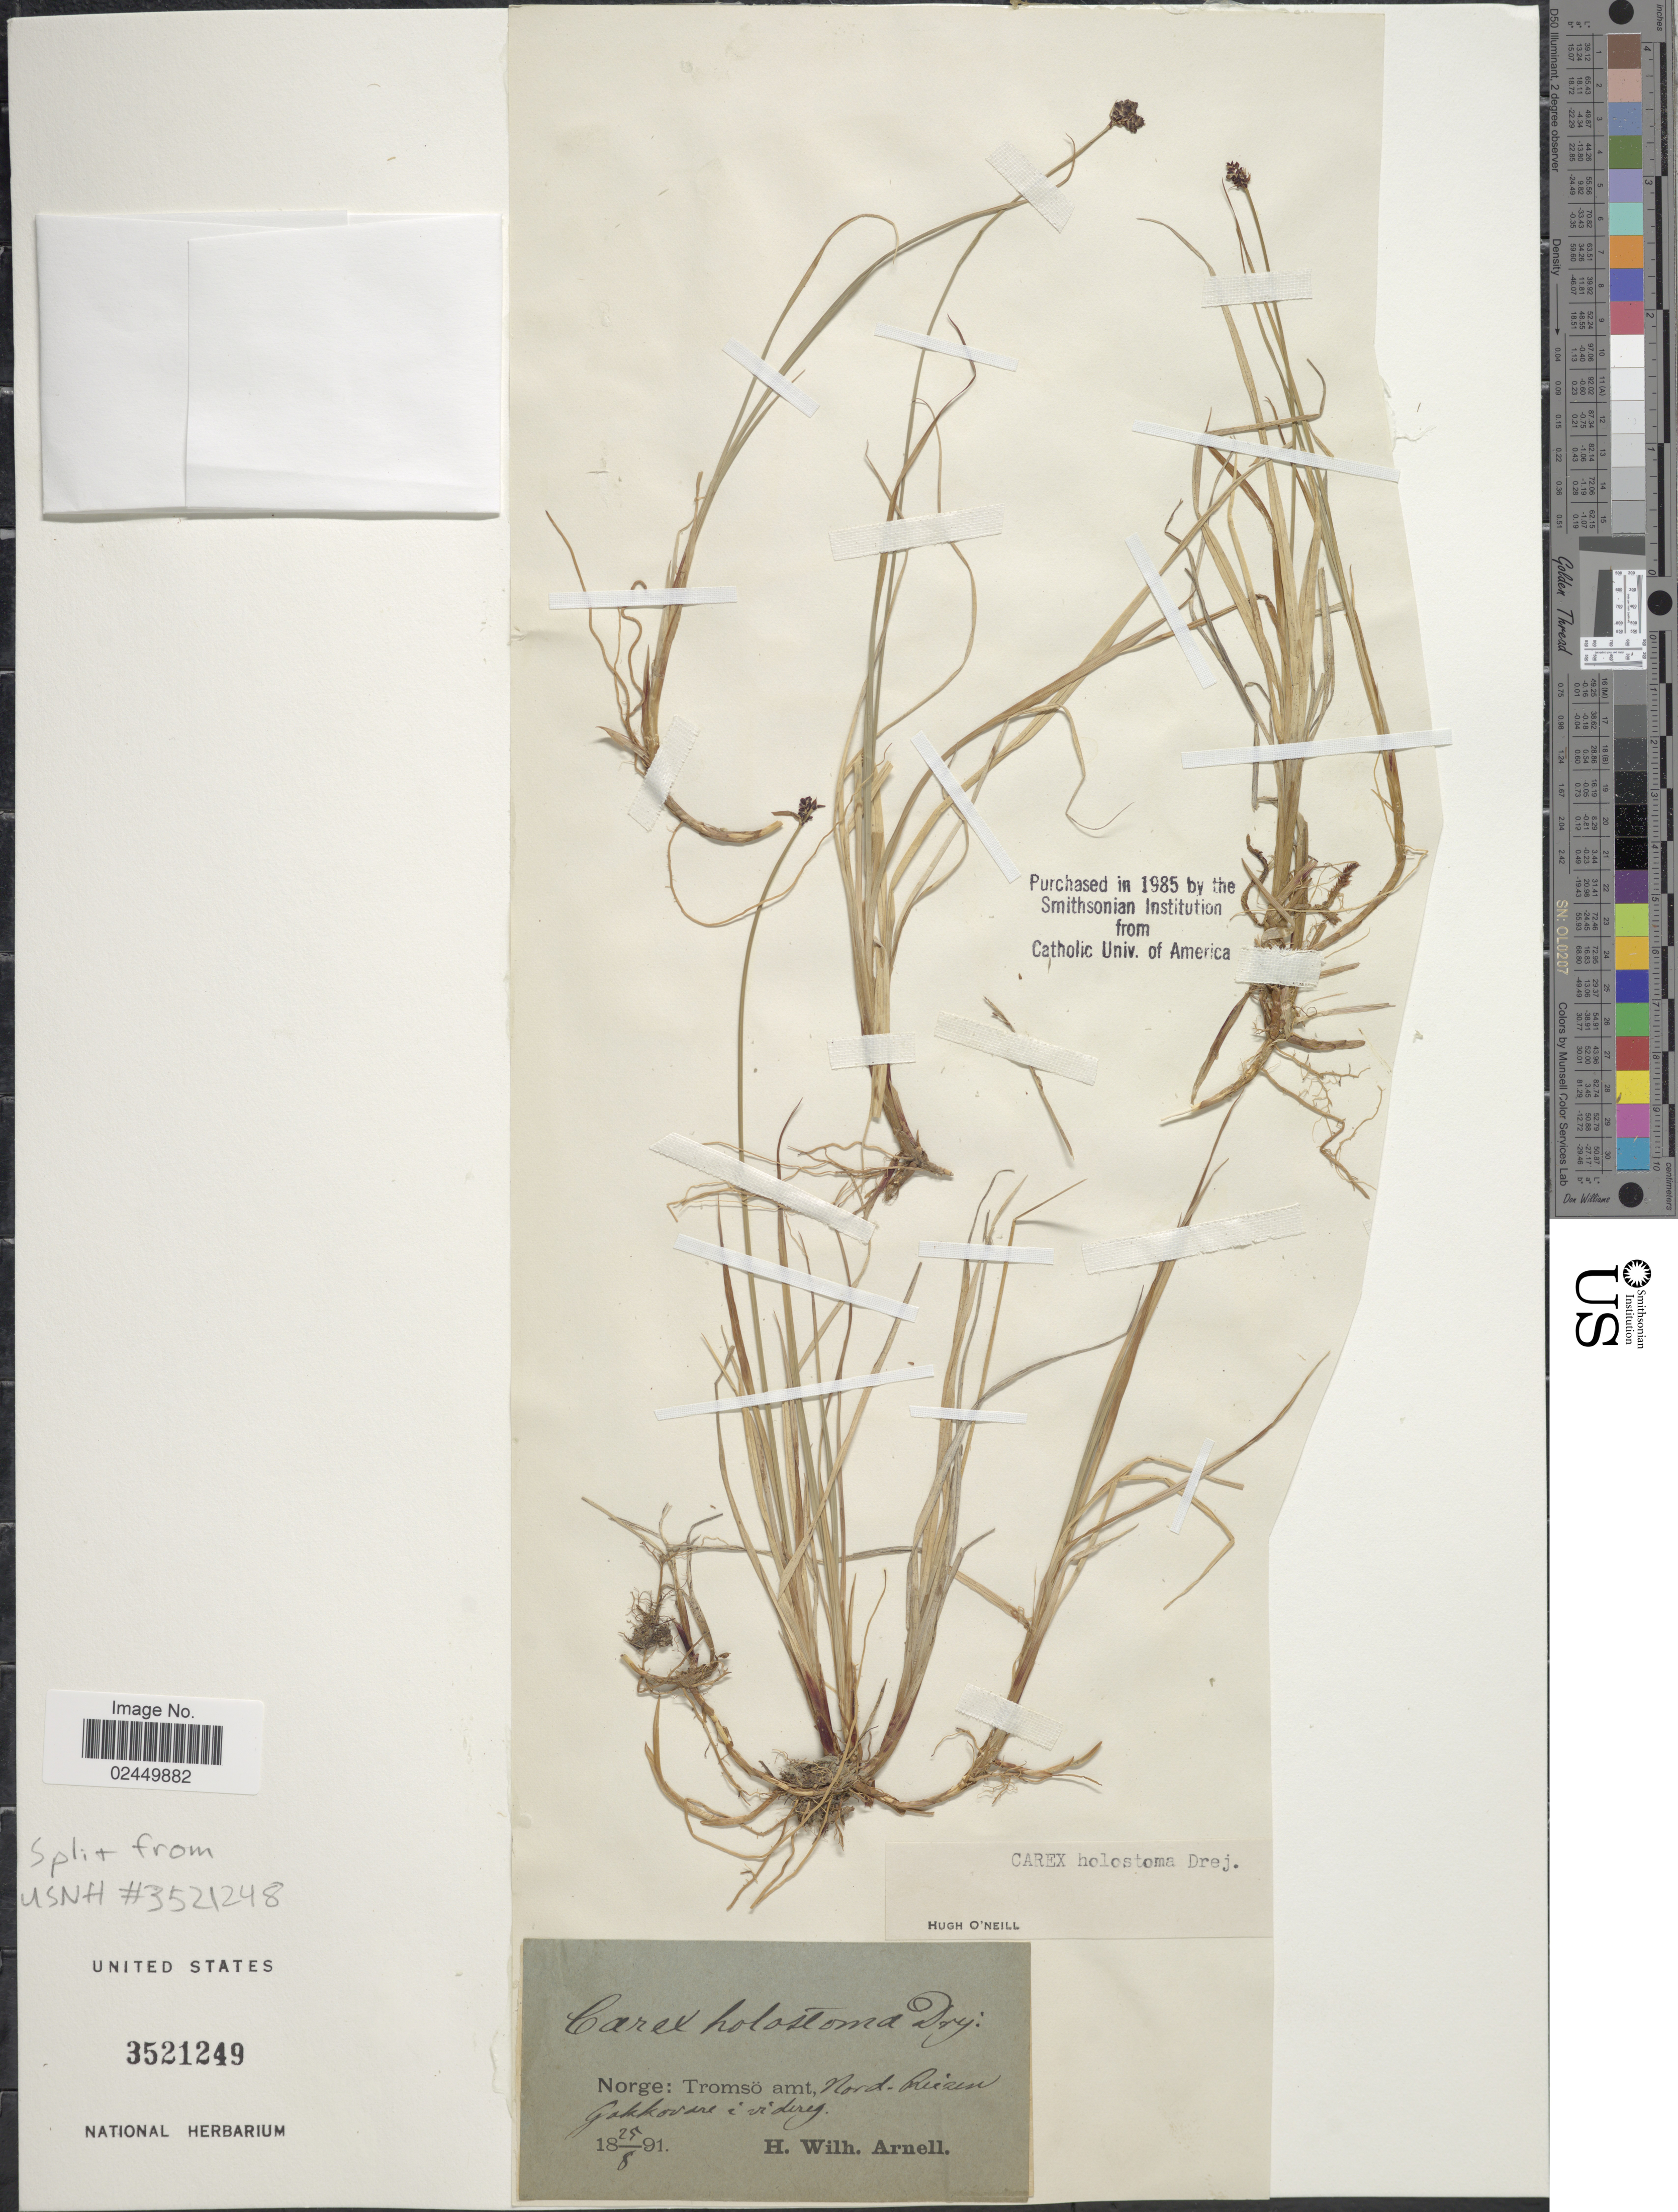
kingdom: Plantae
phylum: Tracheophyta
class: Liliopsida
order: Poales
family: Cyperaceae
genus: Carex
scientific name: Carex holostoma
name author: Drejer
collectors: H. W. Arnell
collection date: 1891-08-25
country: Norway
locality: Norge: Tromso amt, Nord-RiezenGakkovarei videreg.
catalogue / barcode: US 3521249